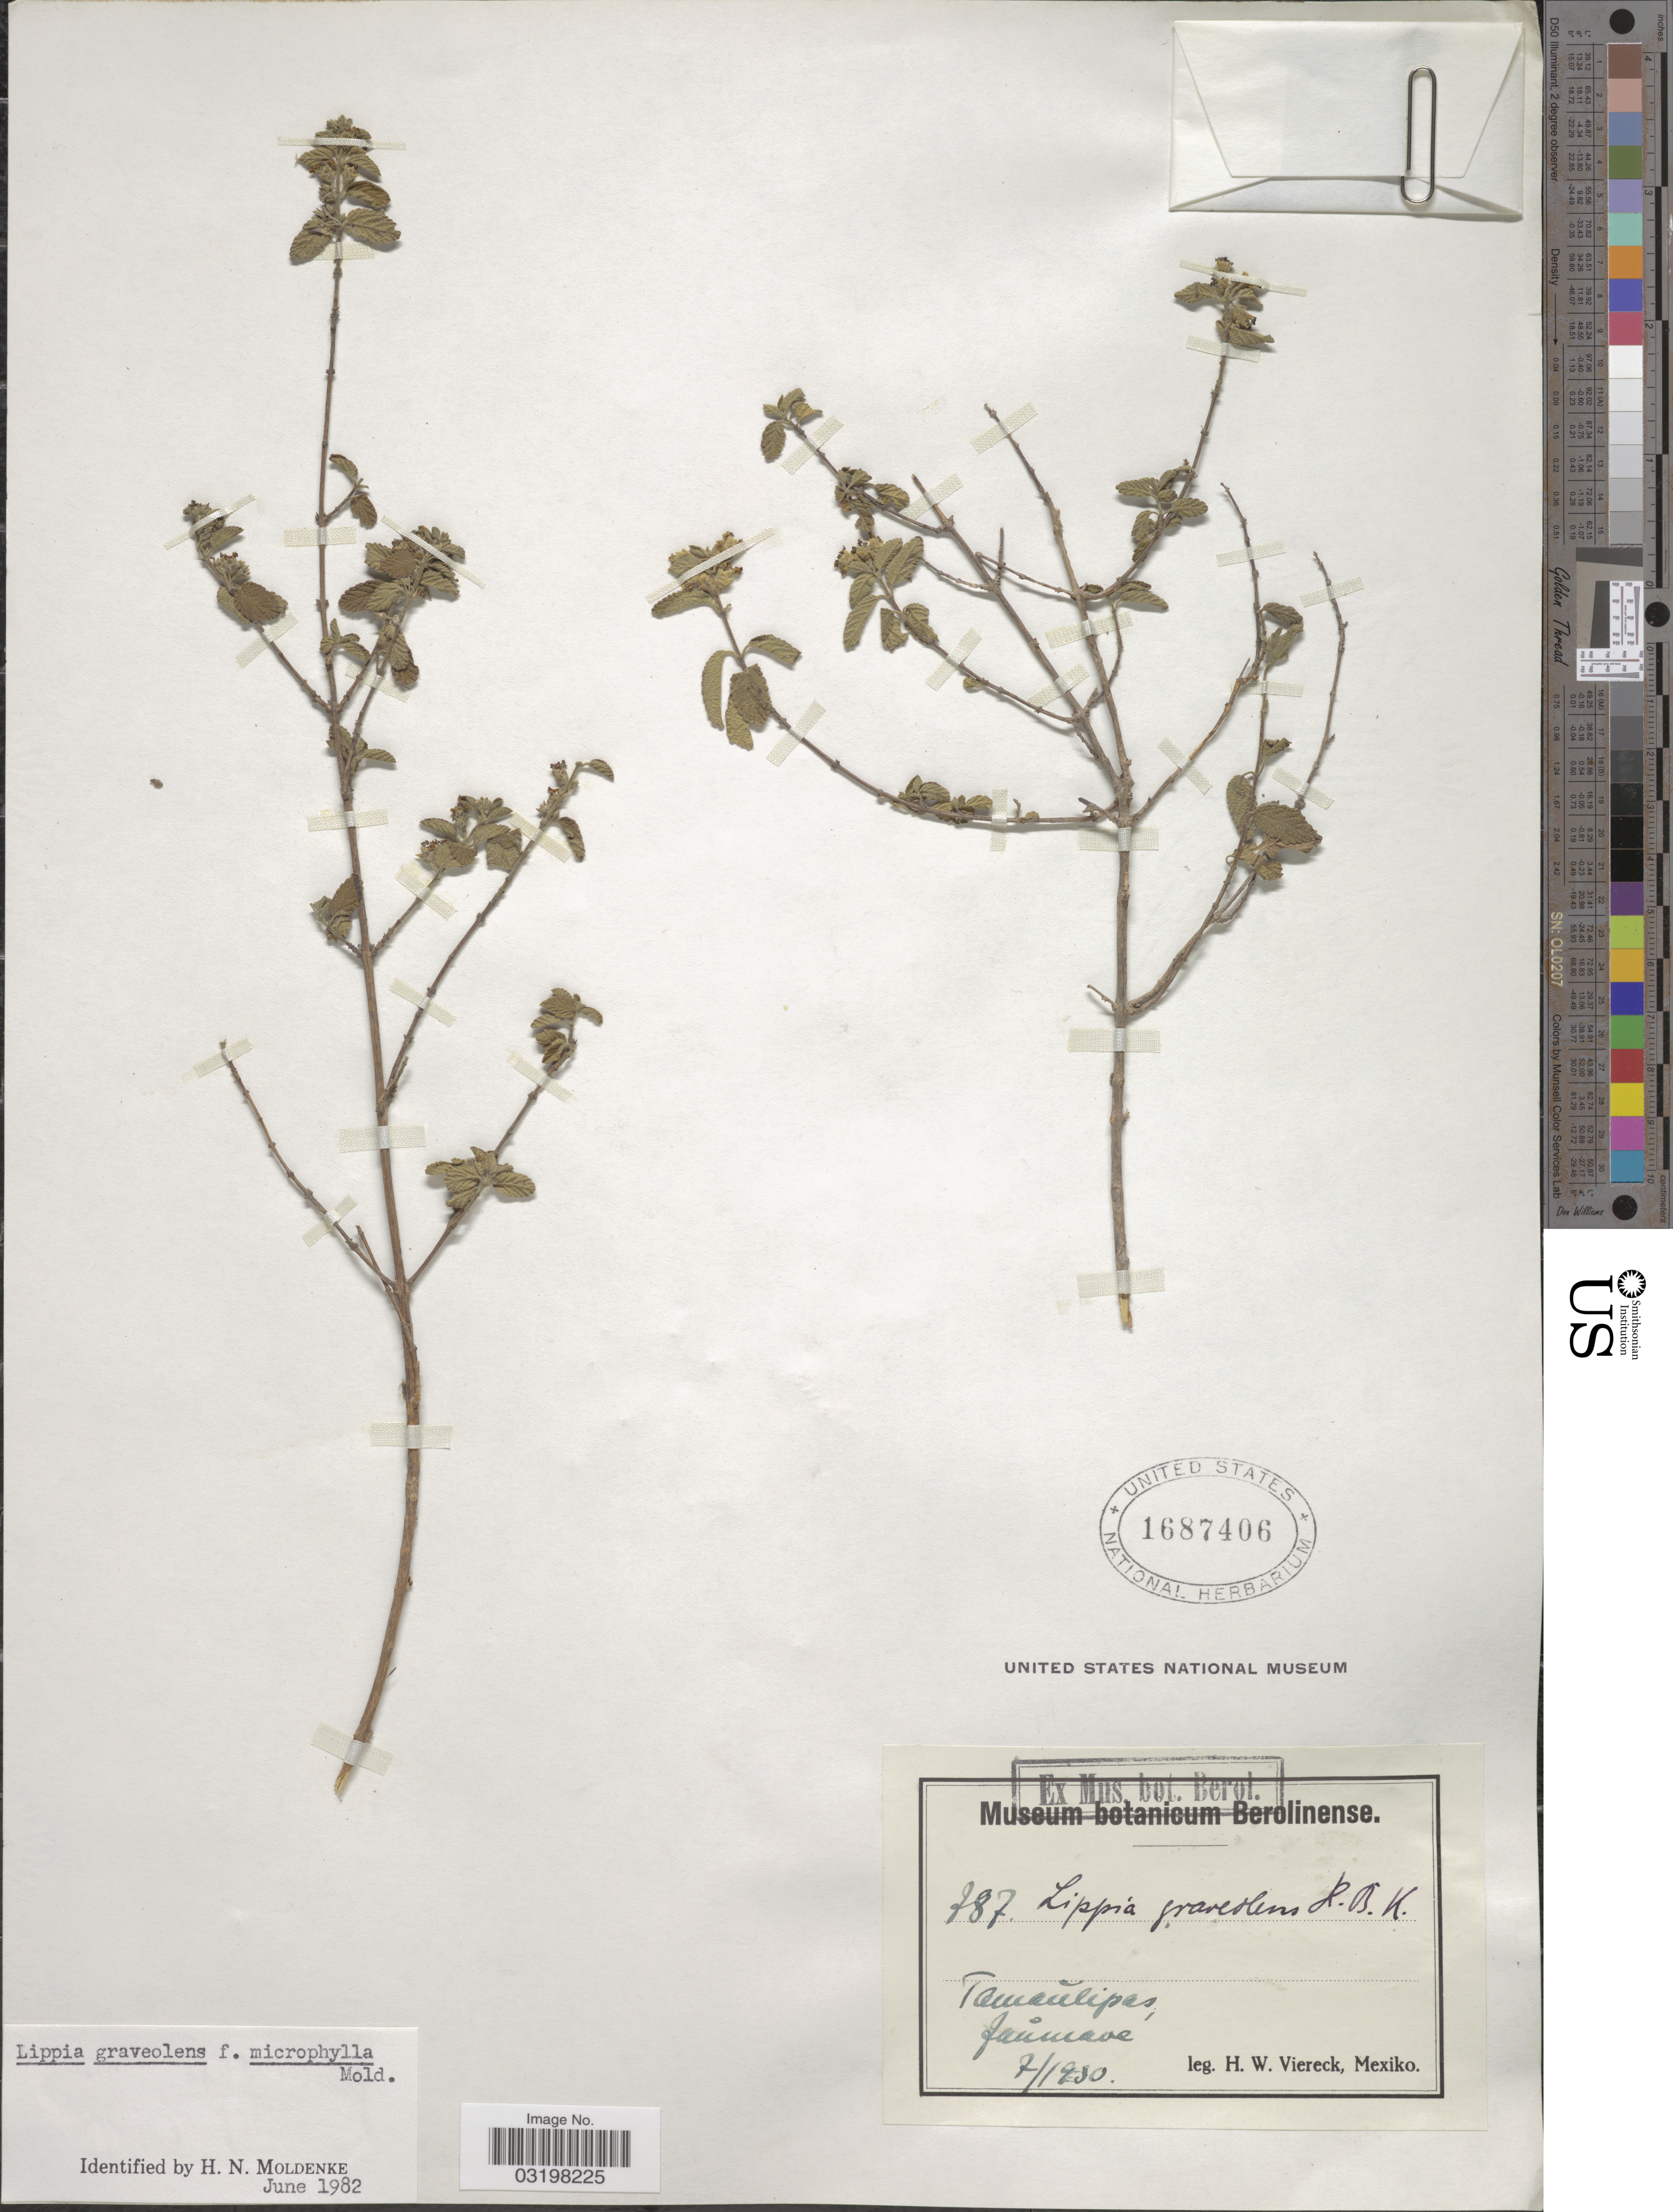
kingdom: Plantae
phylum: Tracheophyta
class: Magnoliopsida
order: Lamiales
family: Verbenaceae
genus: Lippia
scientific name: Lippia graveolens f. microphylla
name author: Kunth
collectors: H. W. Viereck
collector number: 787*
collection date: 1930-07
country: Mexico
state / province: Tamaulipas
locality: Jaumave.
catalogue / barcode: US 1687406